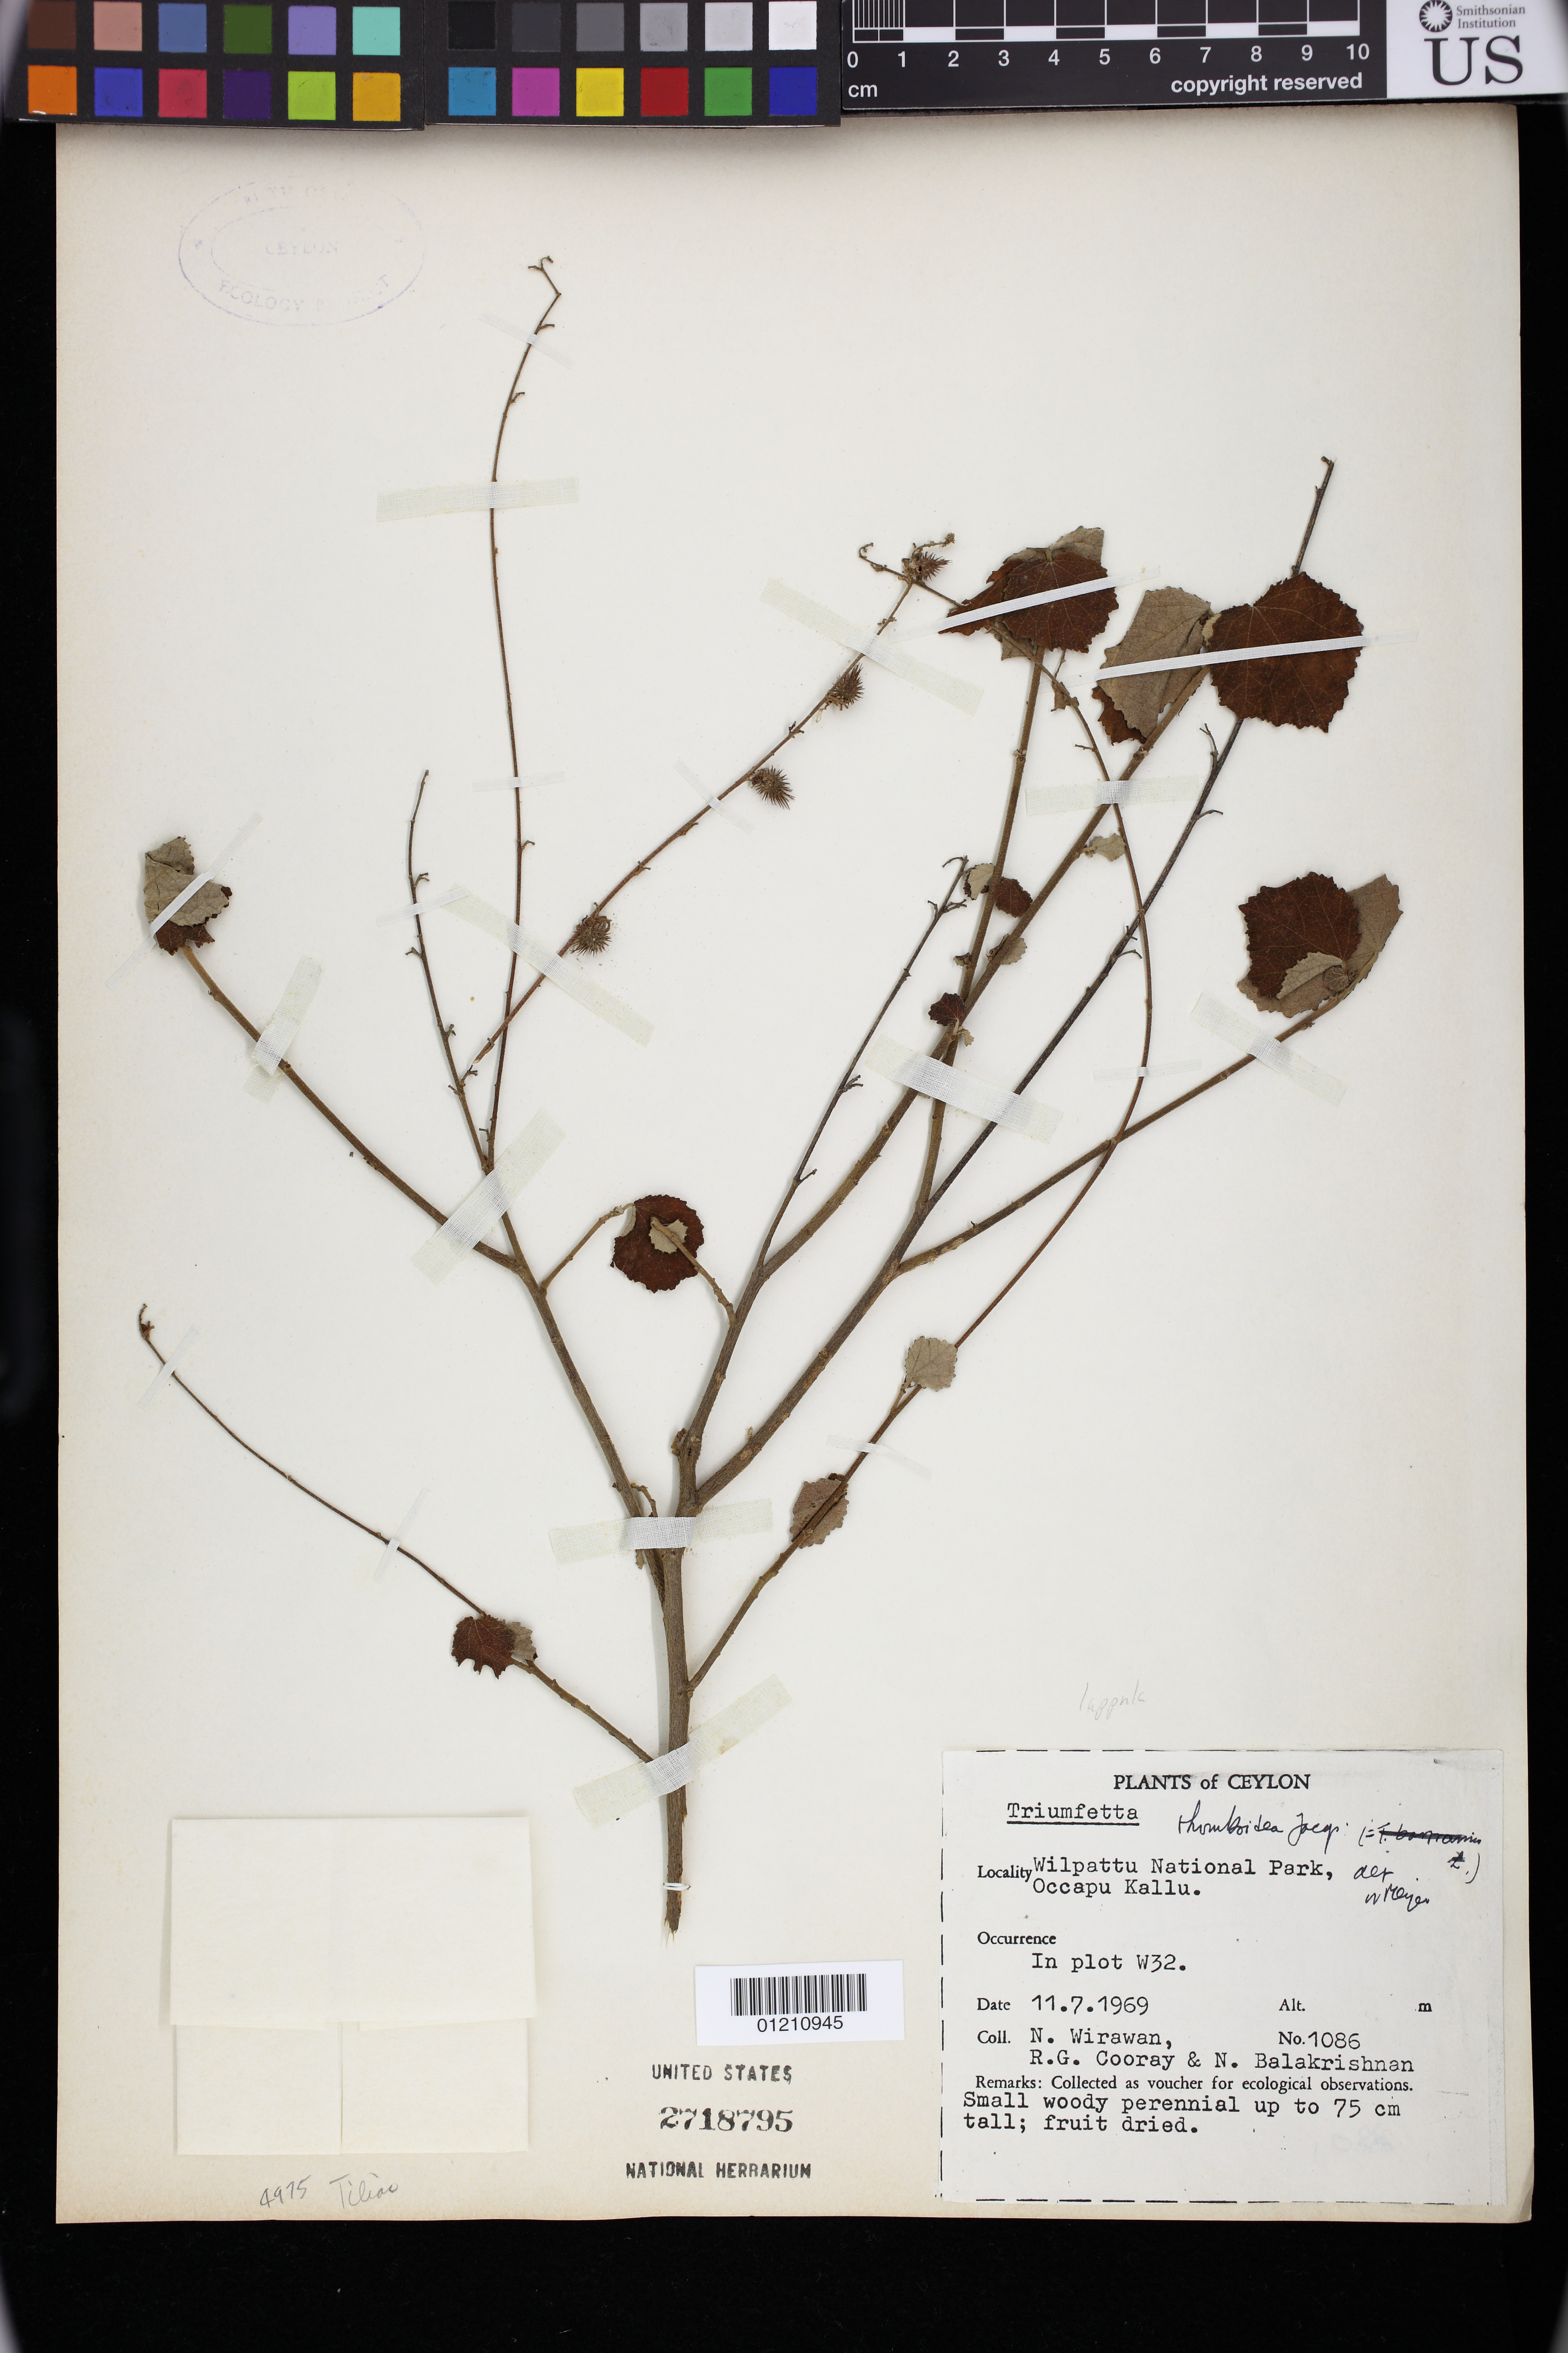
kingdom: Plantae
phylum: Tracheophyta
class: Magnoliopsida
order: Malvales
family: Malvaceae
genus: Triumfetta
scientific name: Triumfetta rhomboidea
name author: Jacq.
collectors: N. Wirawan, R. Cooray & N. Balakrishnan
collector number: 1086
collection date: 1969-07-11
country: Sri Lanka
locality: Wilpattu National Park,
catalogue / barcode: US 2718795